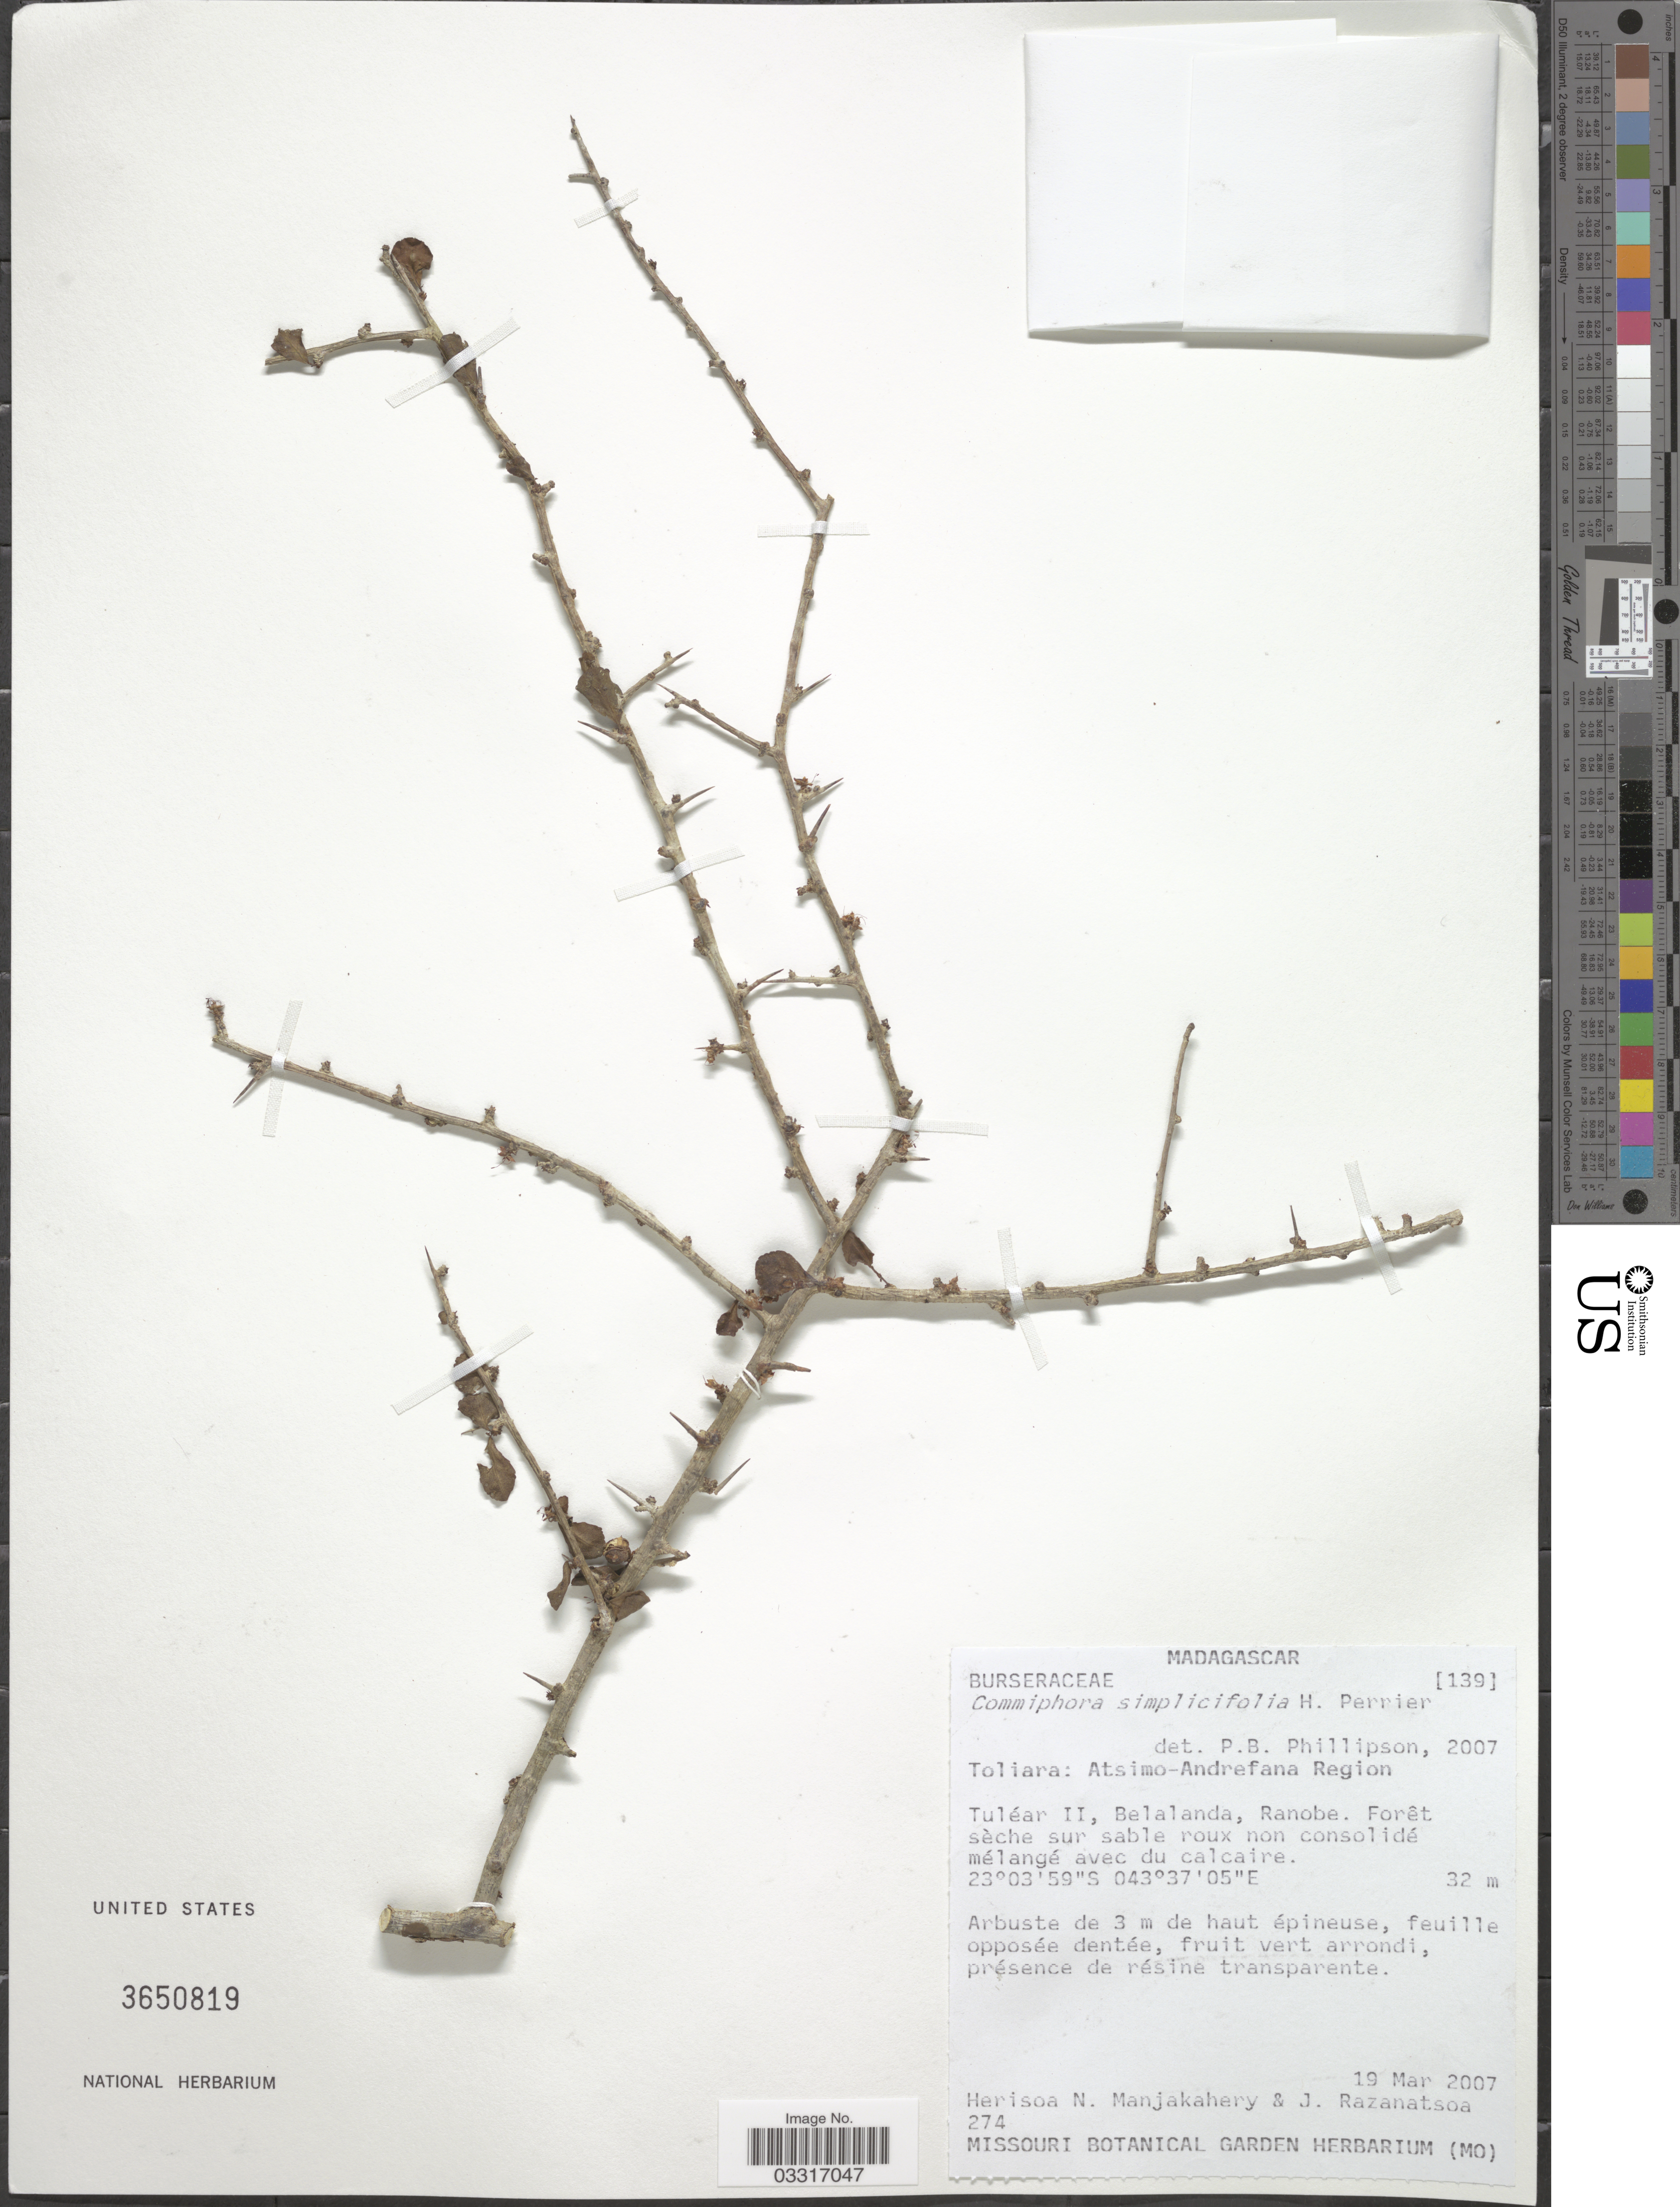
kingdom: Plantae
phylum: Tracheophyta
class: Magnoliopsida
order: Sapindales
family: Burseraceae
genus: Commiphora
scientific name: Commiphora simplicifolia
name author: H. Perrier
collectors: H. N. Manjakahery & J. Razanatsoa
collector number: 274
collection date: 2007-03-19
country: Madagascar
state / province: Atsimo-Andrefana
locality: Atsimo-Andrefana Region. Tuléar II, Belalanda, Ranobe.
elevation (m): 32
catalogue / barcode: US 3650819